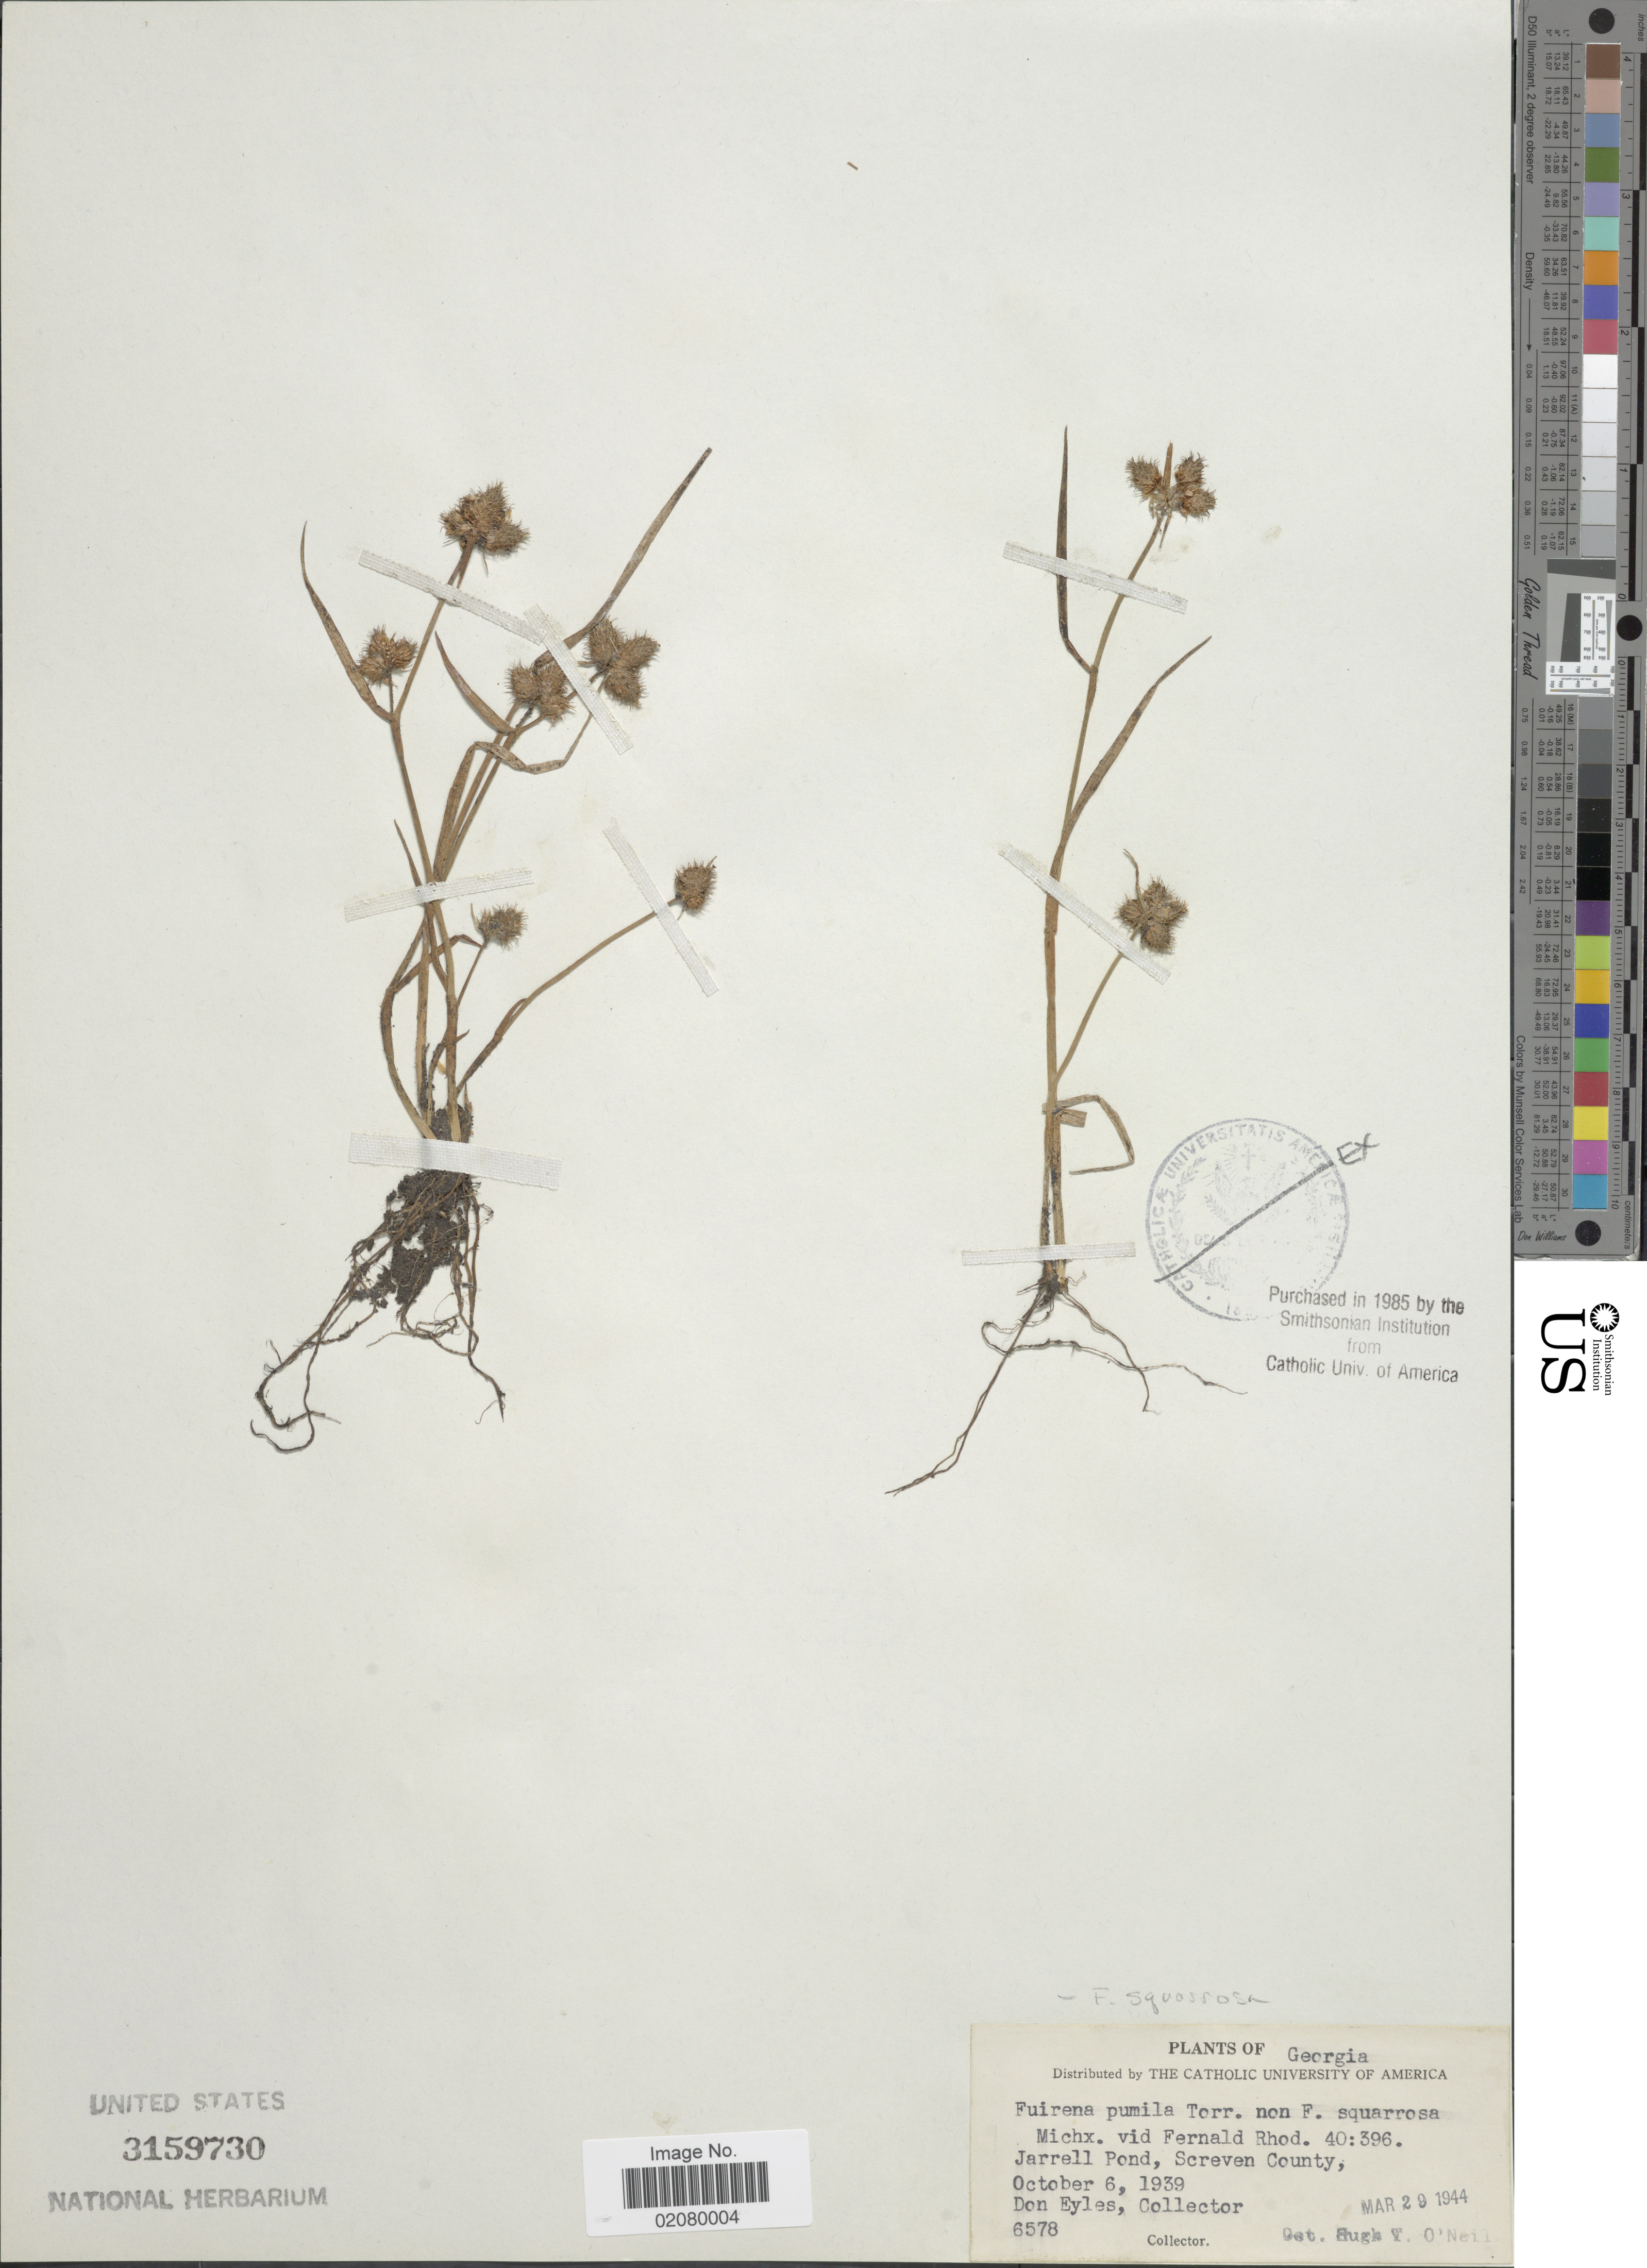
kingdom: Plantae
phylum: Tracheophyta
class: Liliopsida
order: Poales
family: Cyperaceae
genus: Fuirena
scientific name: Fuirena squarrosa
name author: Michx.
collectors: D. Eyles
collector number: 6578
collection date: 1939-10-06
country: United States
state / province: Georgia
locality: Jarrel Pond, Screven County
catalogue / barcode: US 3159730